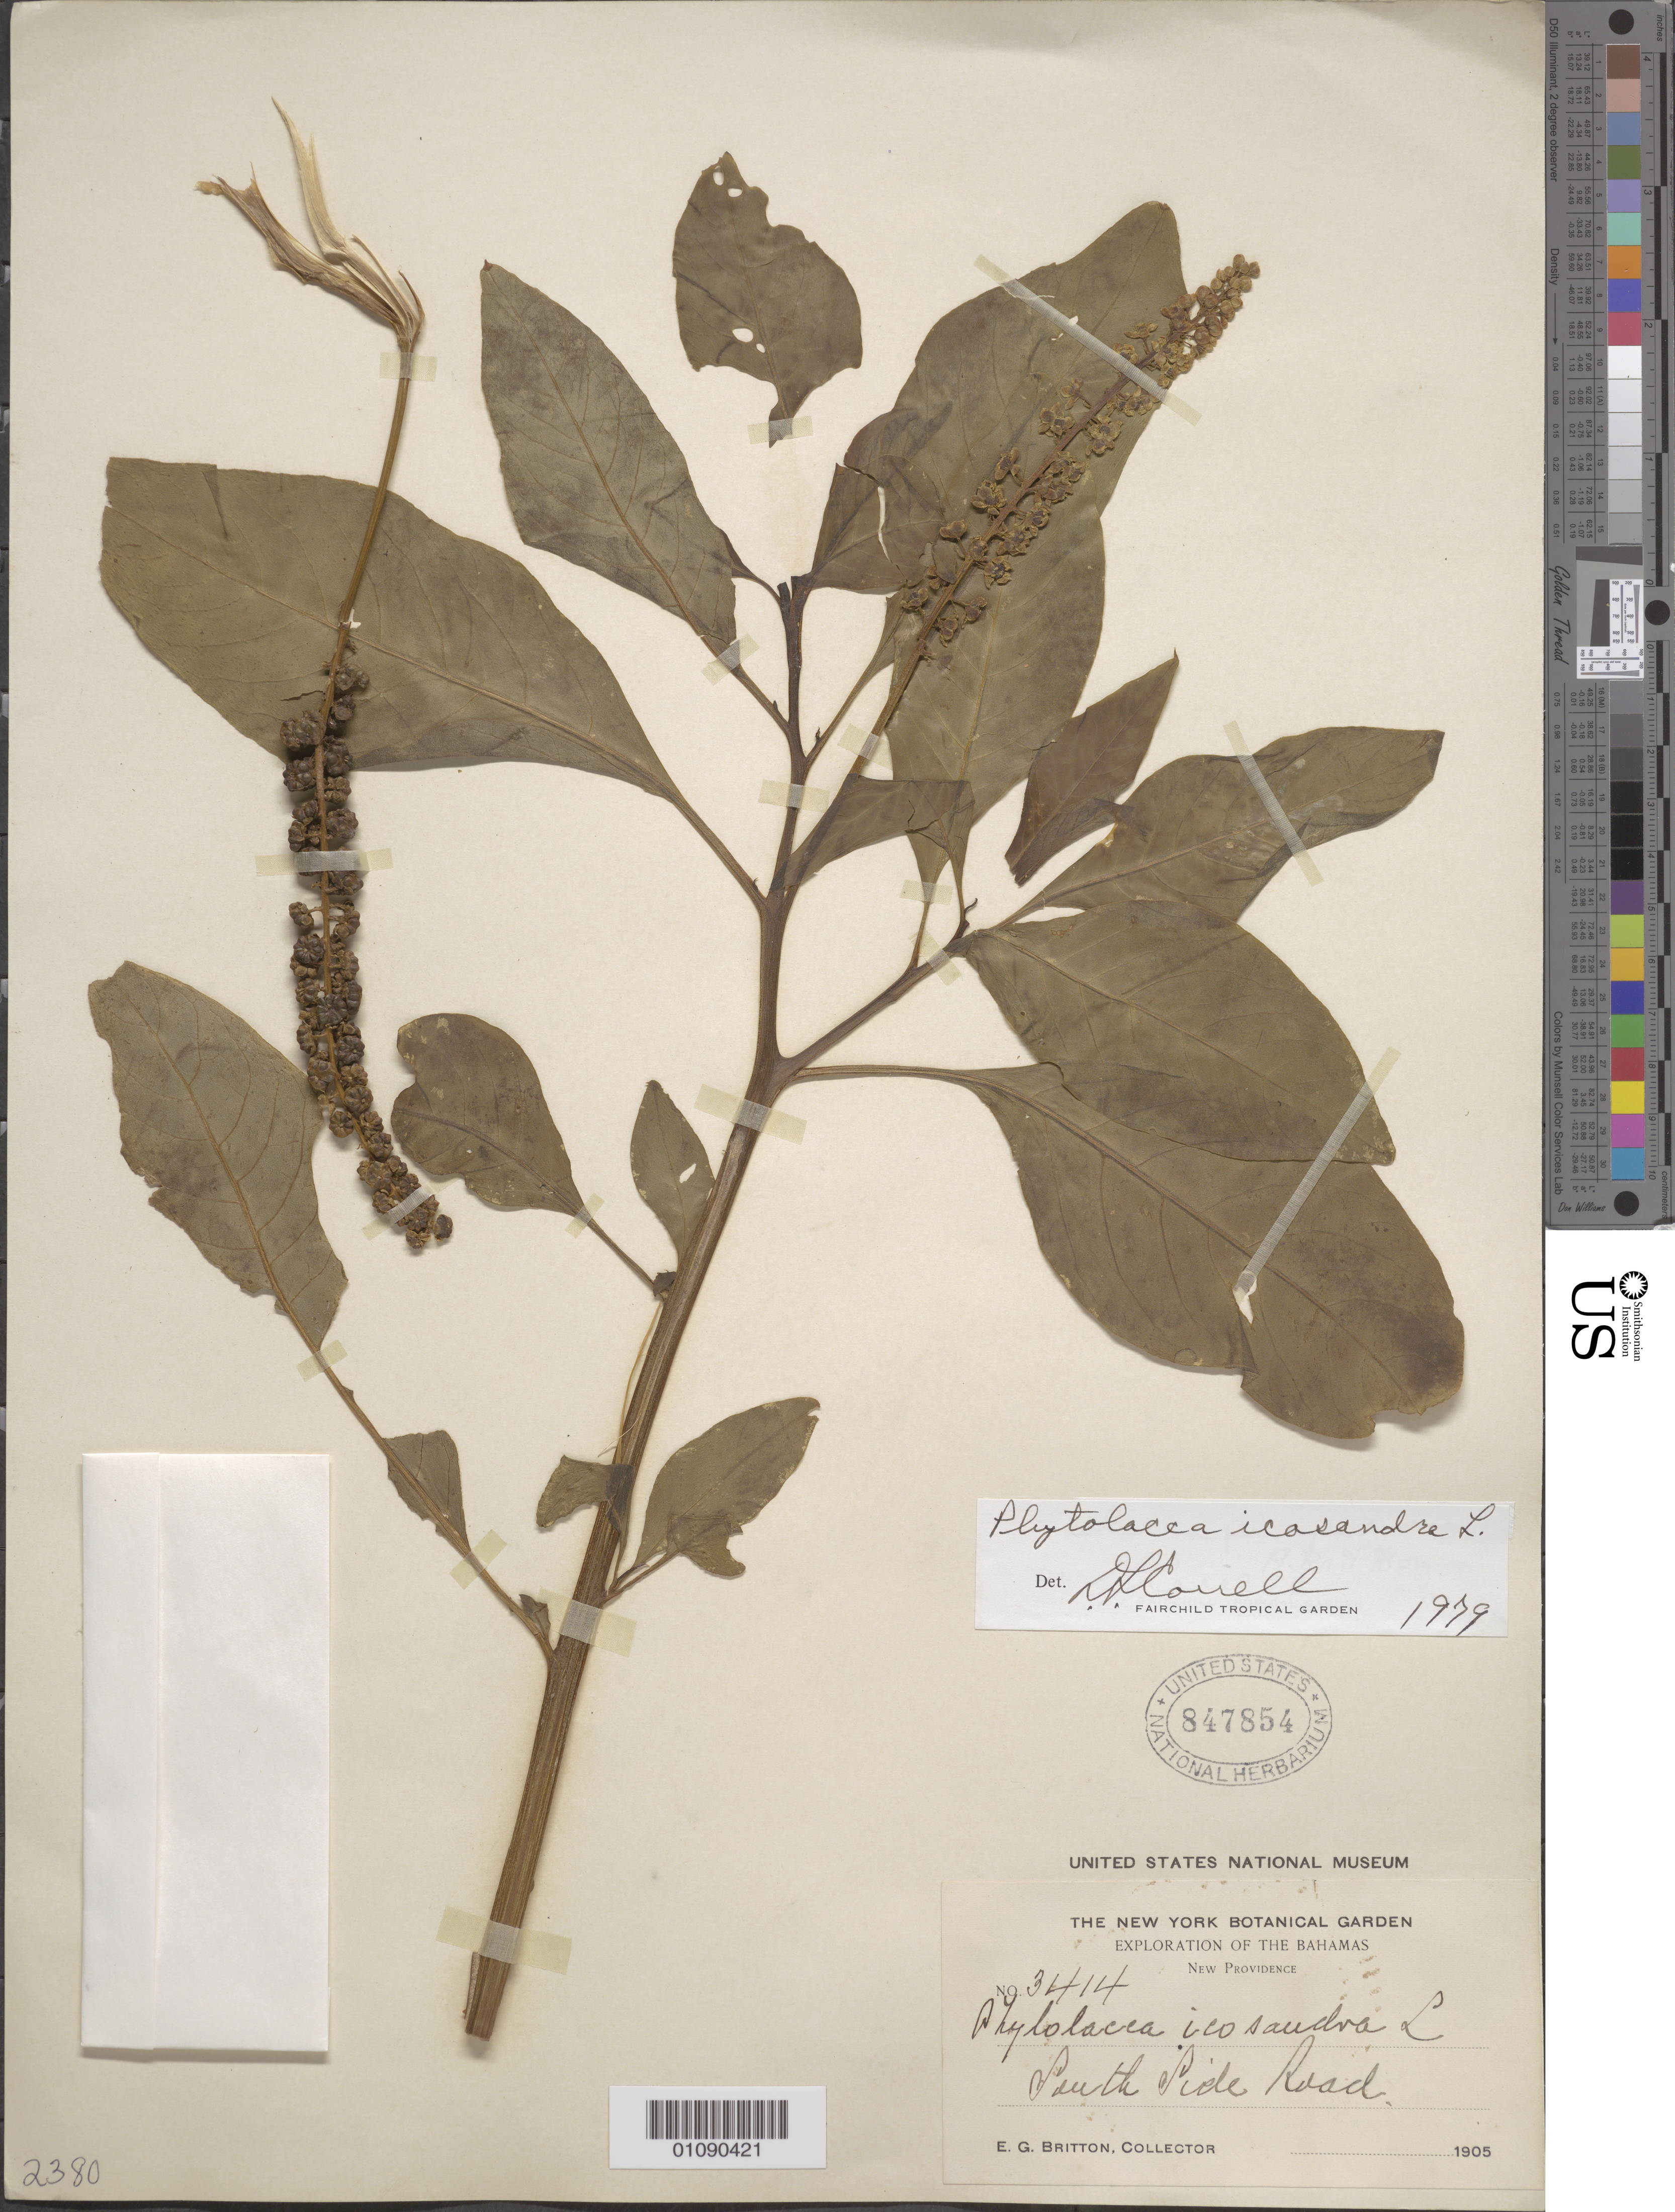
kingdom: Plantae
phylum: Tracheophyta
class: Magnoliopsida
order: Caryophyllales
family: Phytolaccaceae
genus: Phytolacca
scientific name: Phytolacca icosandra var. icosandra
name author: L.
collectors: E. G. Britton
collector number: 3414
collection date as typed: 1905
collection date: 1905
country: Bahamas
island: New Providence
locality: New Providence, South Side Road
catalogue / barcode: US 847854